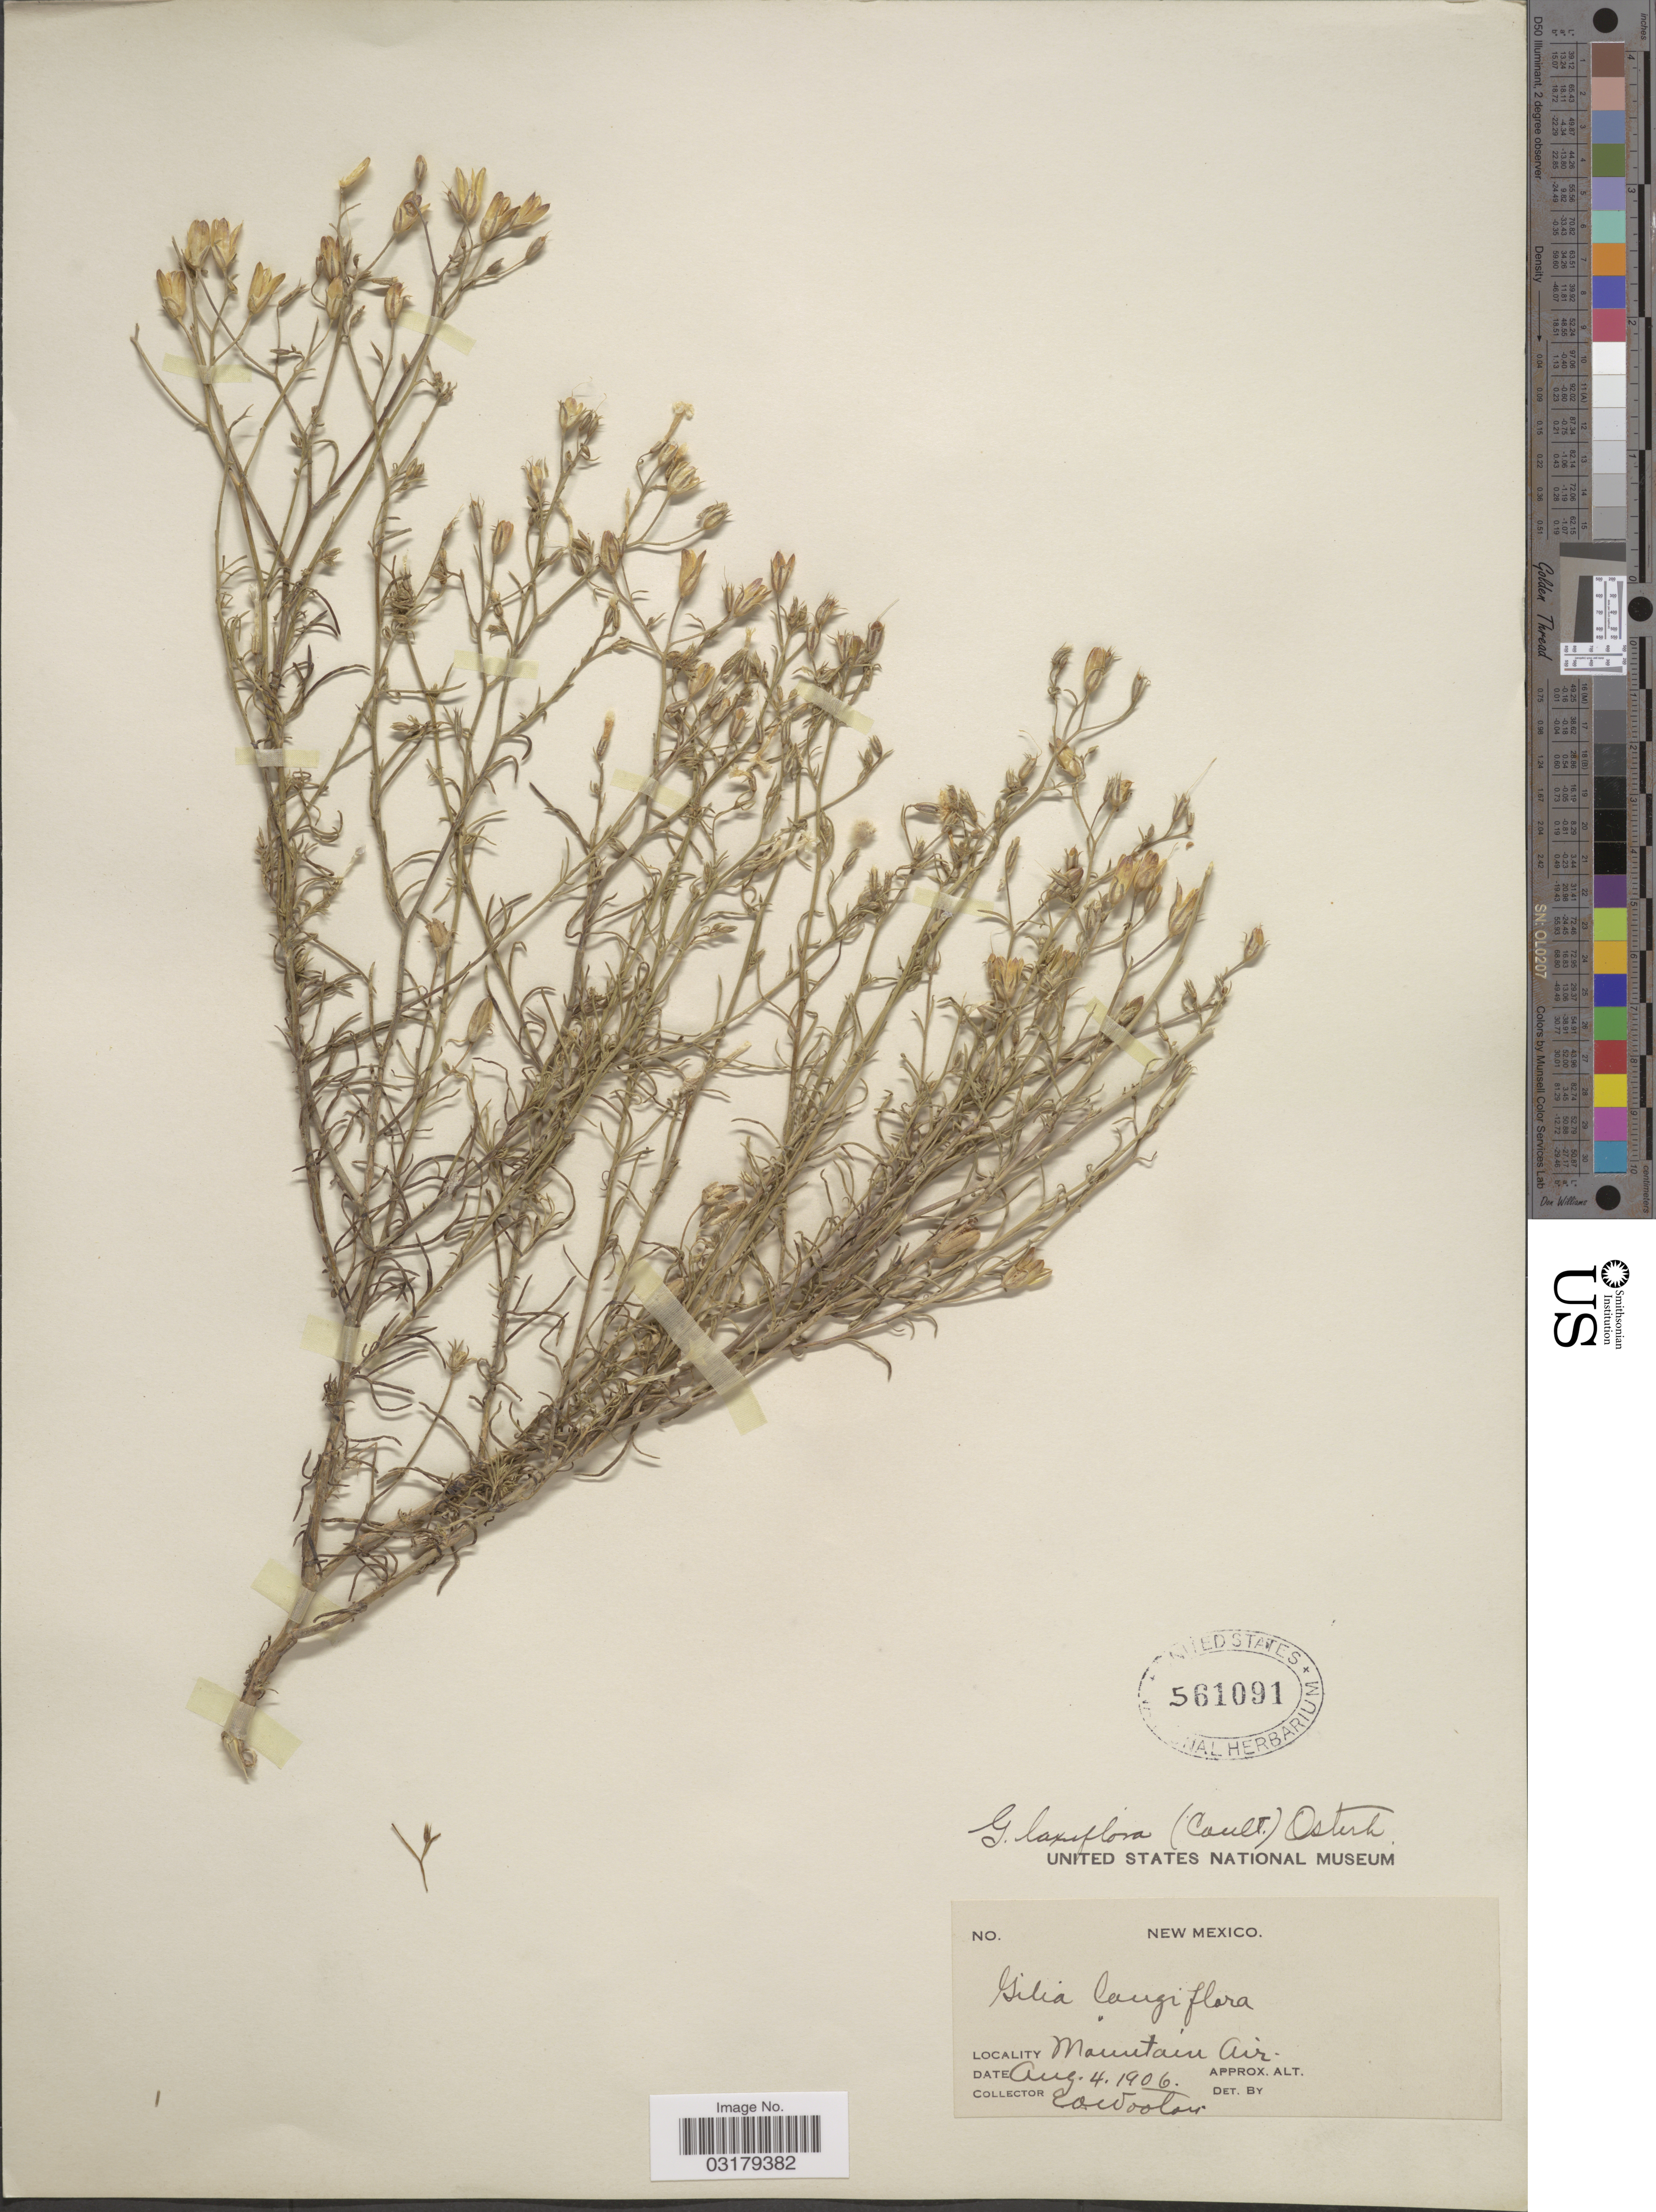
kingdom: Plantae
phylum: Tracheophyta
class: Magnoliopsida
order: Ericales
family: Polemoniaceae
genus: Ipomopsis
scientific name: Ipomopsis laxiflora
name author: (J.M. Coult.) V.E. Grant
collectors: E. O. Wooton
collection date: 1906-08-04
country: United States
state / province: New Mexico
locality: Mountain Air.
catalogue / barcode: US 561091